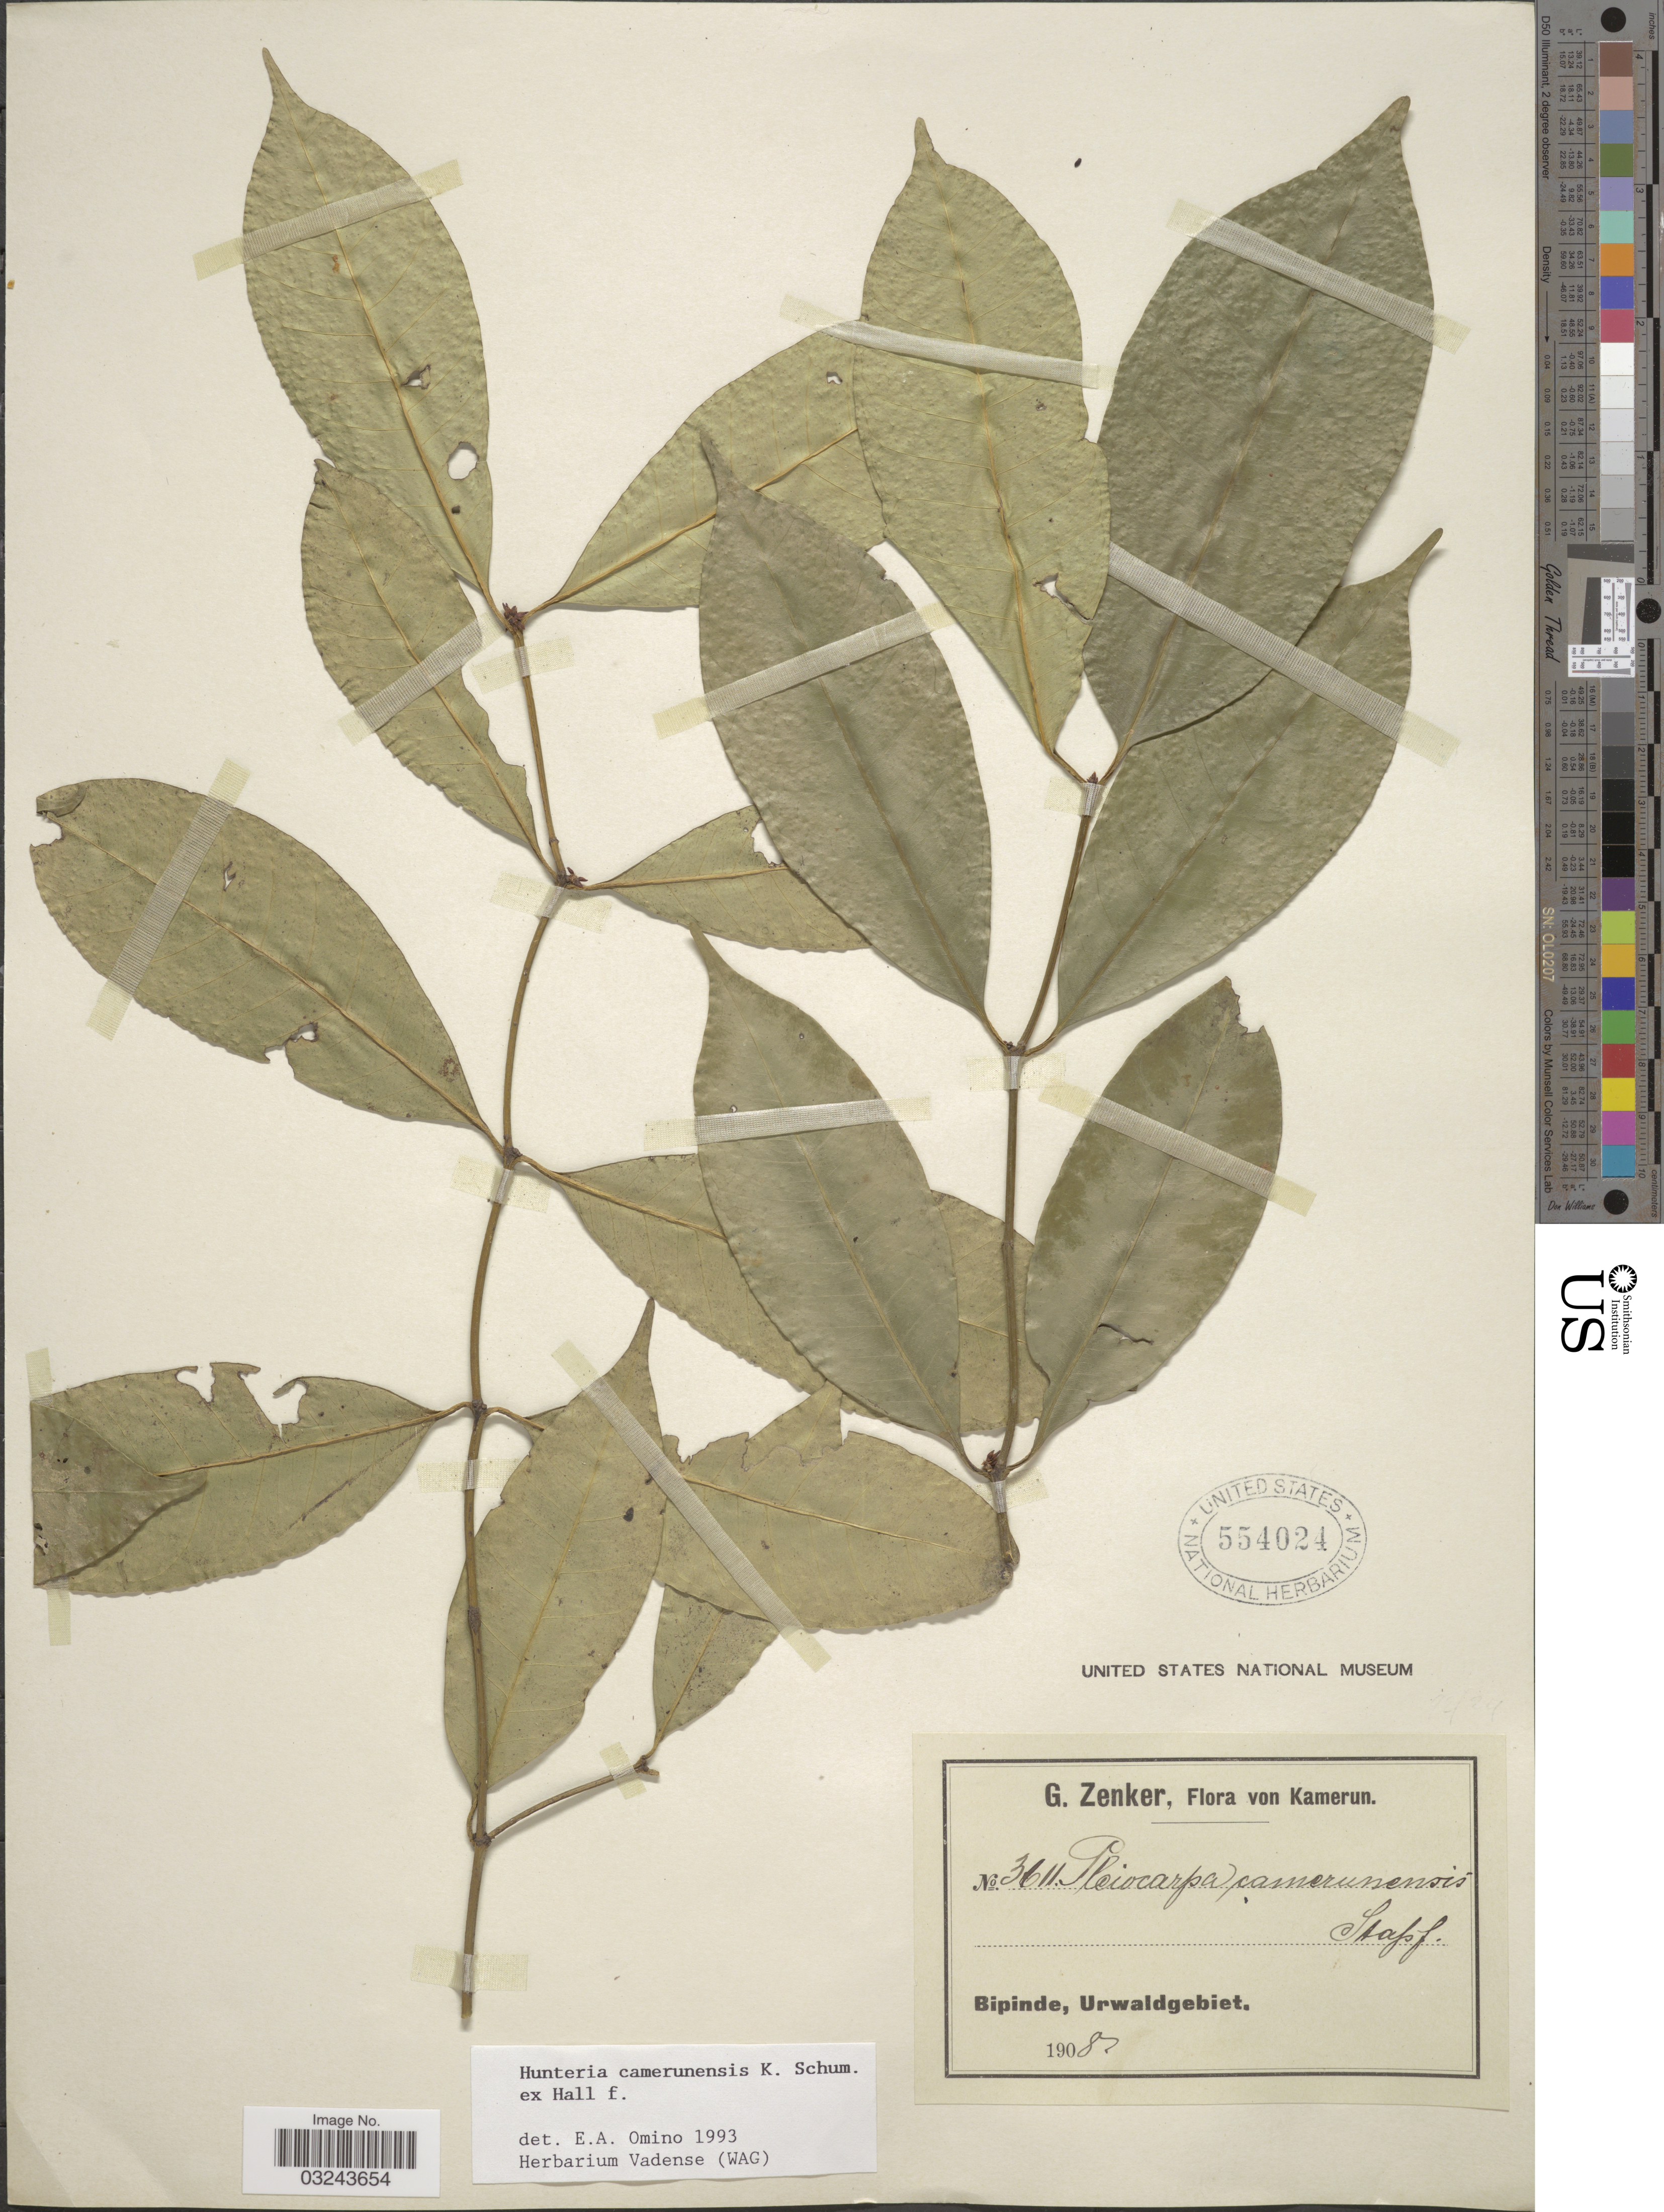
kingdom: Plantae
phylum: Tracheophyta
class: Magnoliopsida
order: Gentianales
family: Apocynaceae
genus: Hunteria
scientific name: Hunteria camerunensis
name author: K. Schum. ex Hallier f.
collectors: G. A. Zenker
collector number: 3611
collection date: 1908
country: Cameroon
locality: Bipindi, Urwaldgebiet.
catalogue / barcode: US 554024